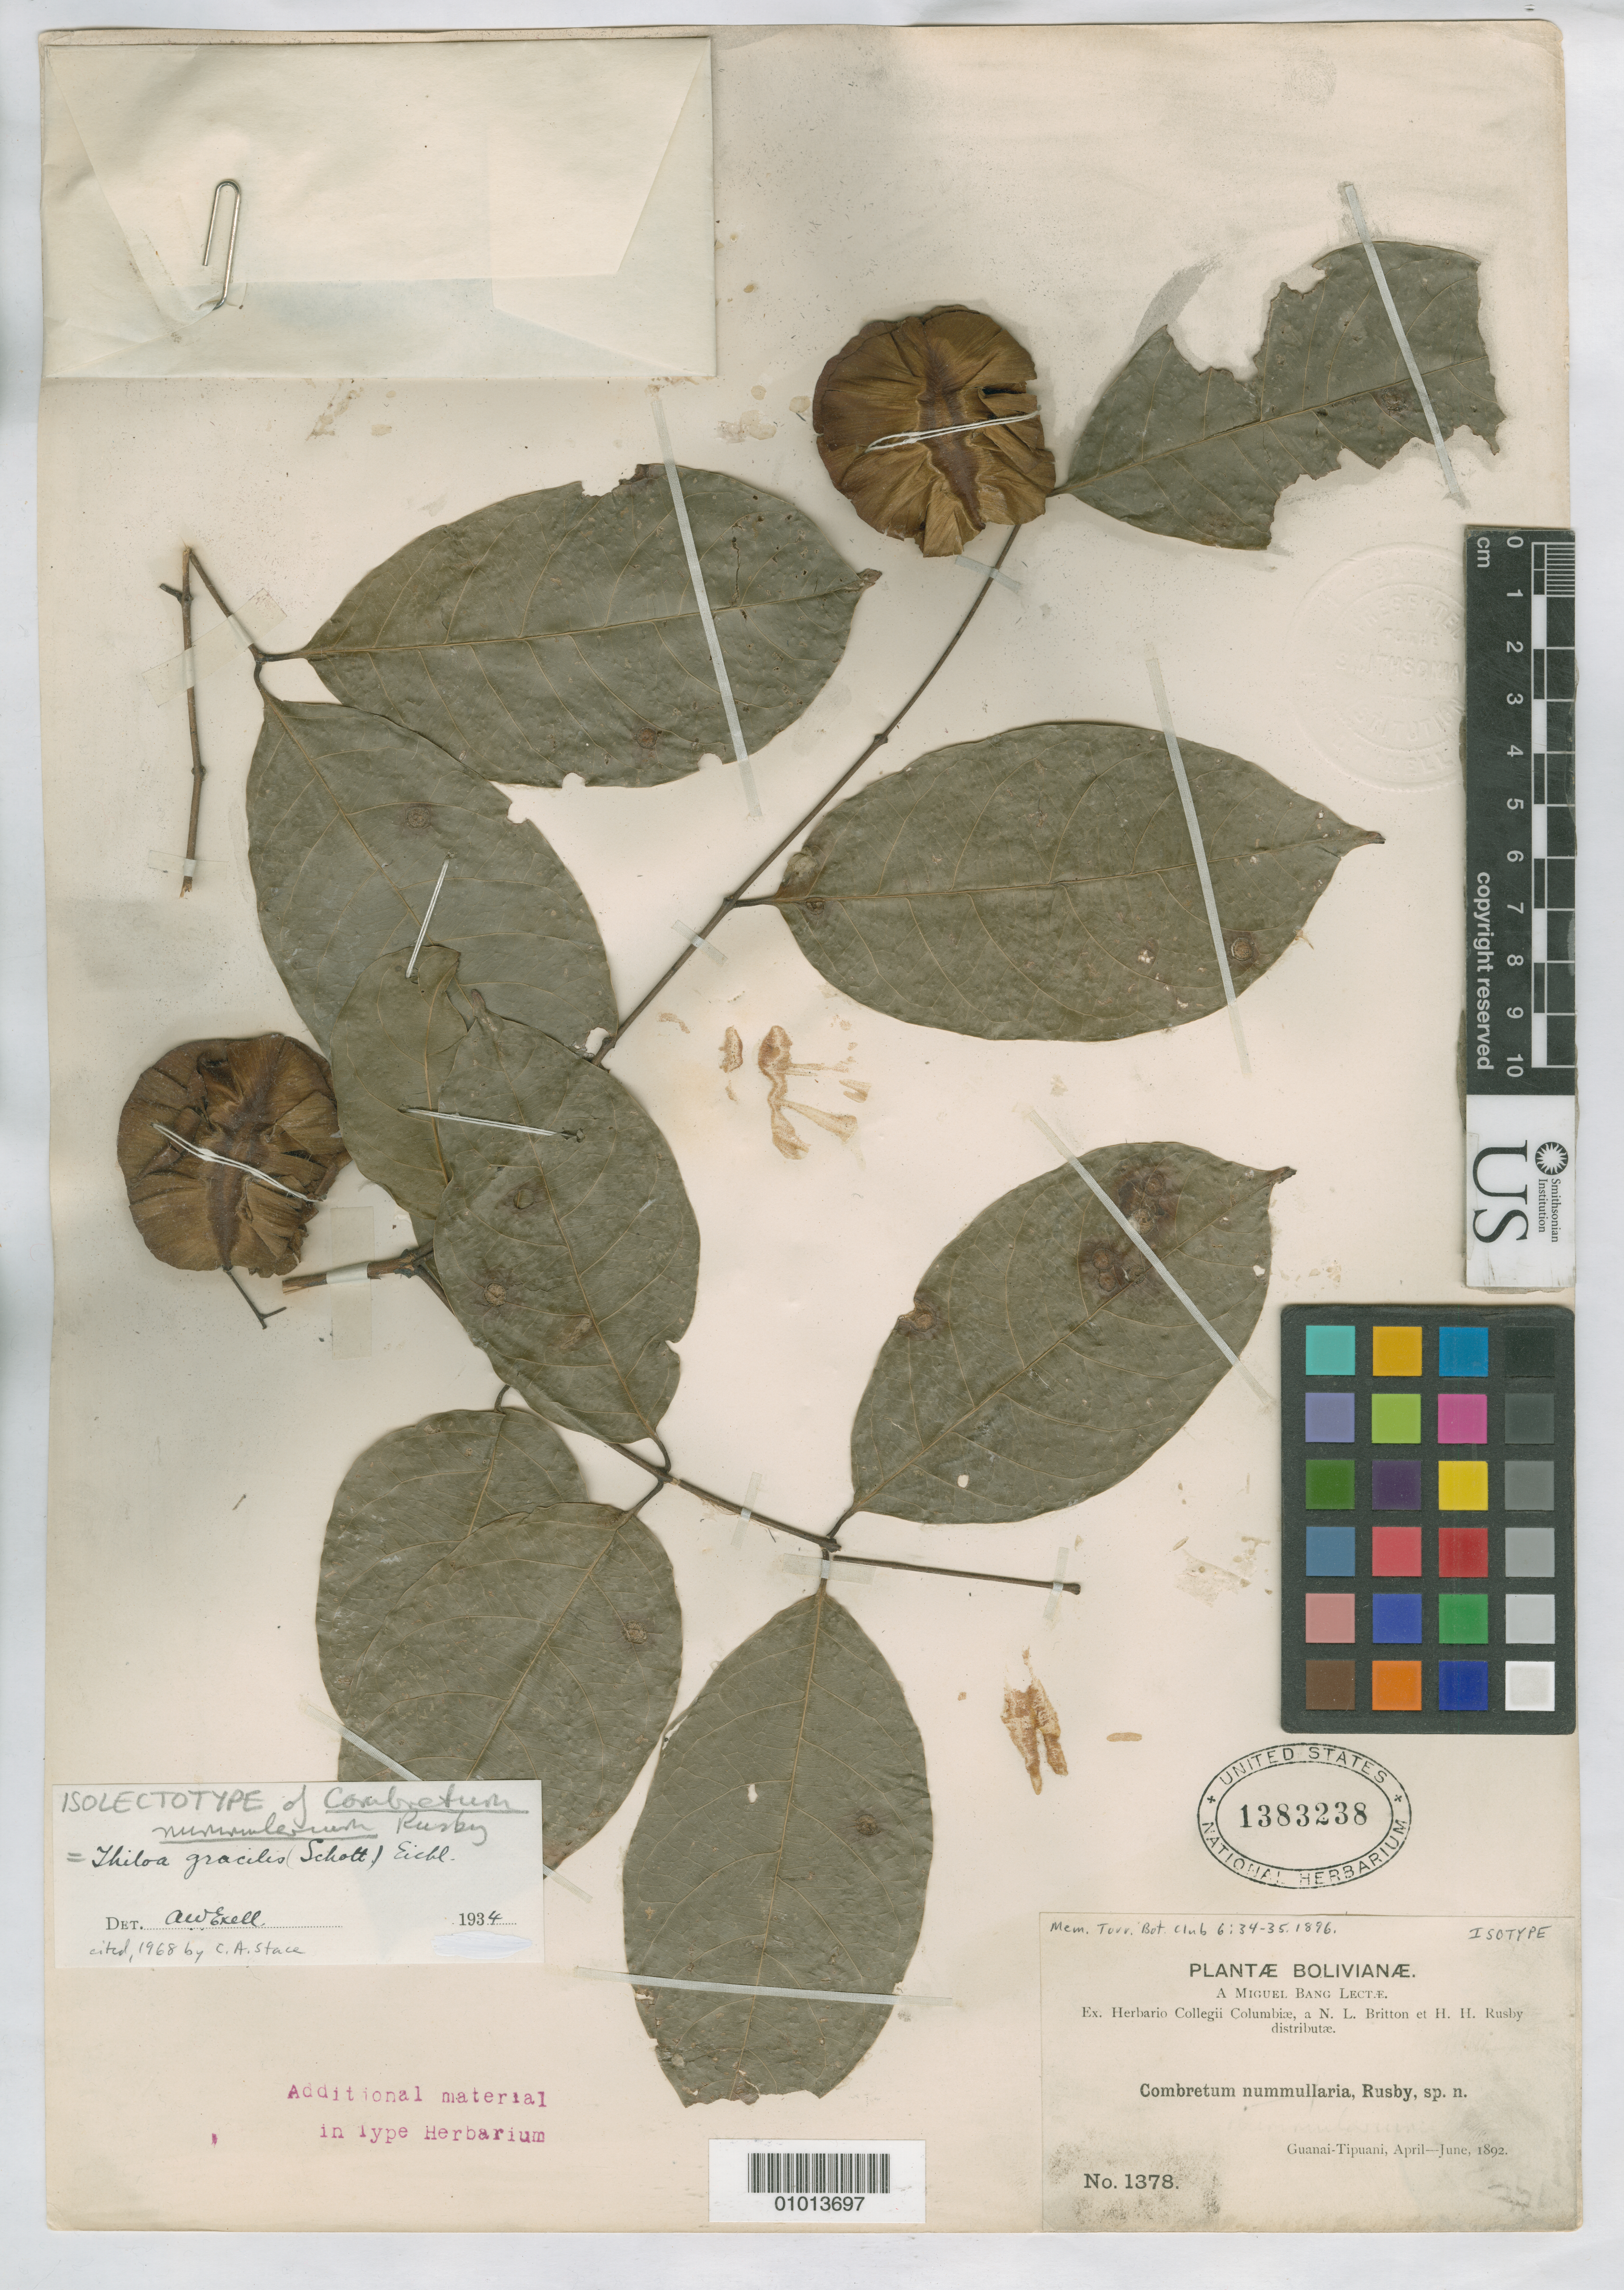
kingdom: Plantae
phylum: Tracheophyta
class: Magnoliopsida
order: Myrtales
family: Combretaceae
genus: Combretum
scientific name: Combretum nummularium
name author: Rusby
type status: Isotype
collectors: M. Bang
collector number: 1378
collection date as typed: Apr 1892 to -- Jun 1892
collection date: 1892-04/1892-06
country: Bolivia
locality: Guanai - Tipuani.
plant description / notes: Specimen ex John Donnell Smith herbarium.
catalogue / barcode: US 1383238